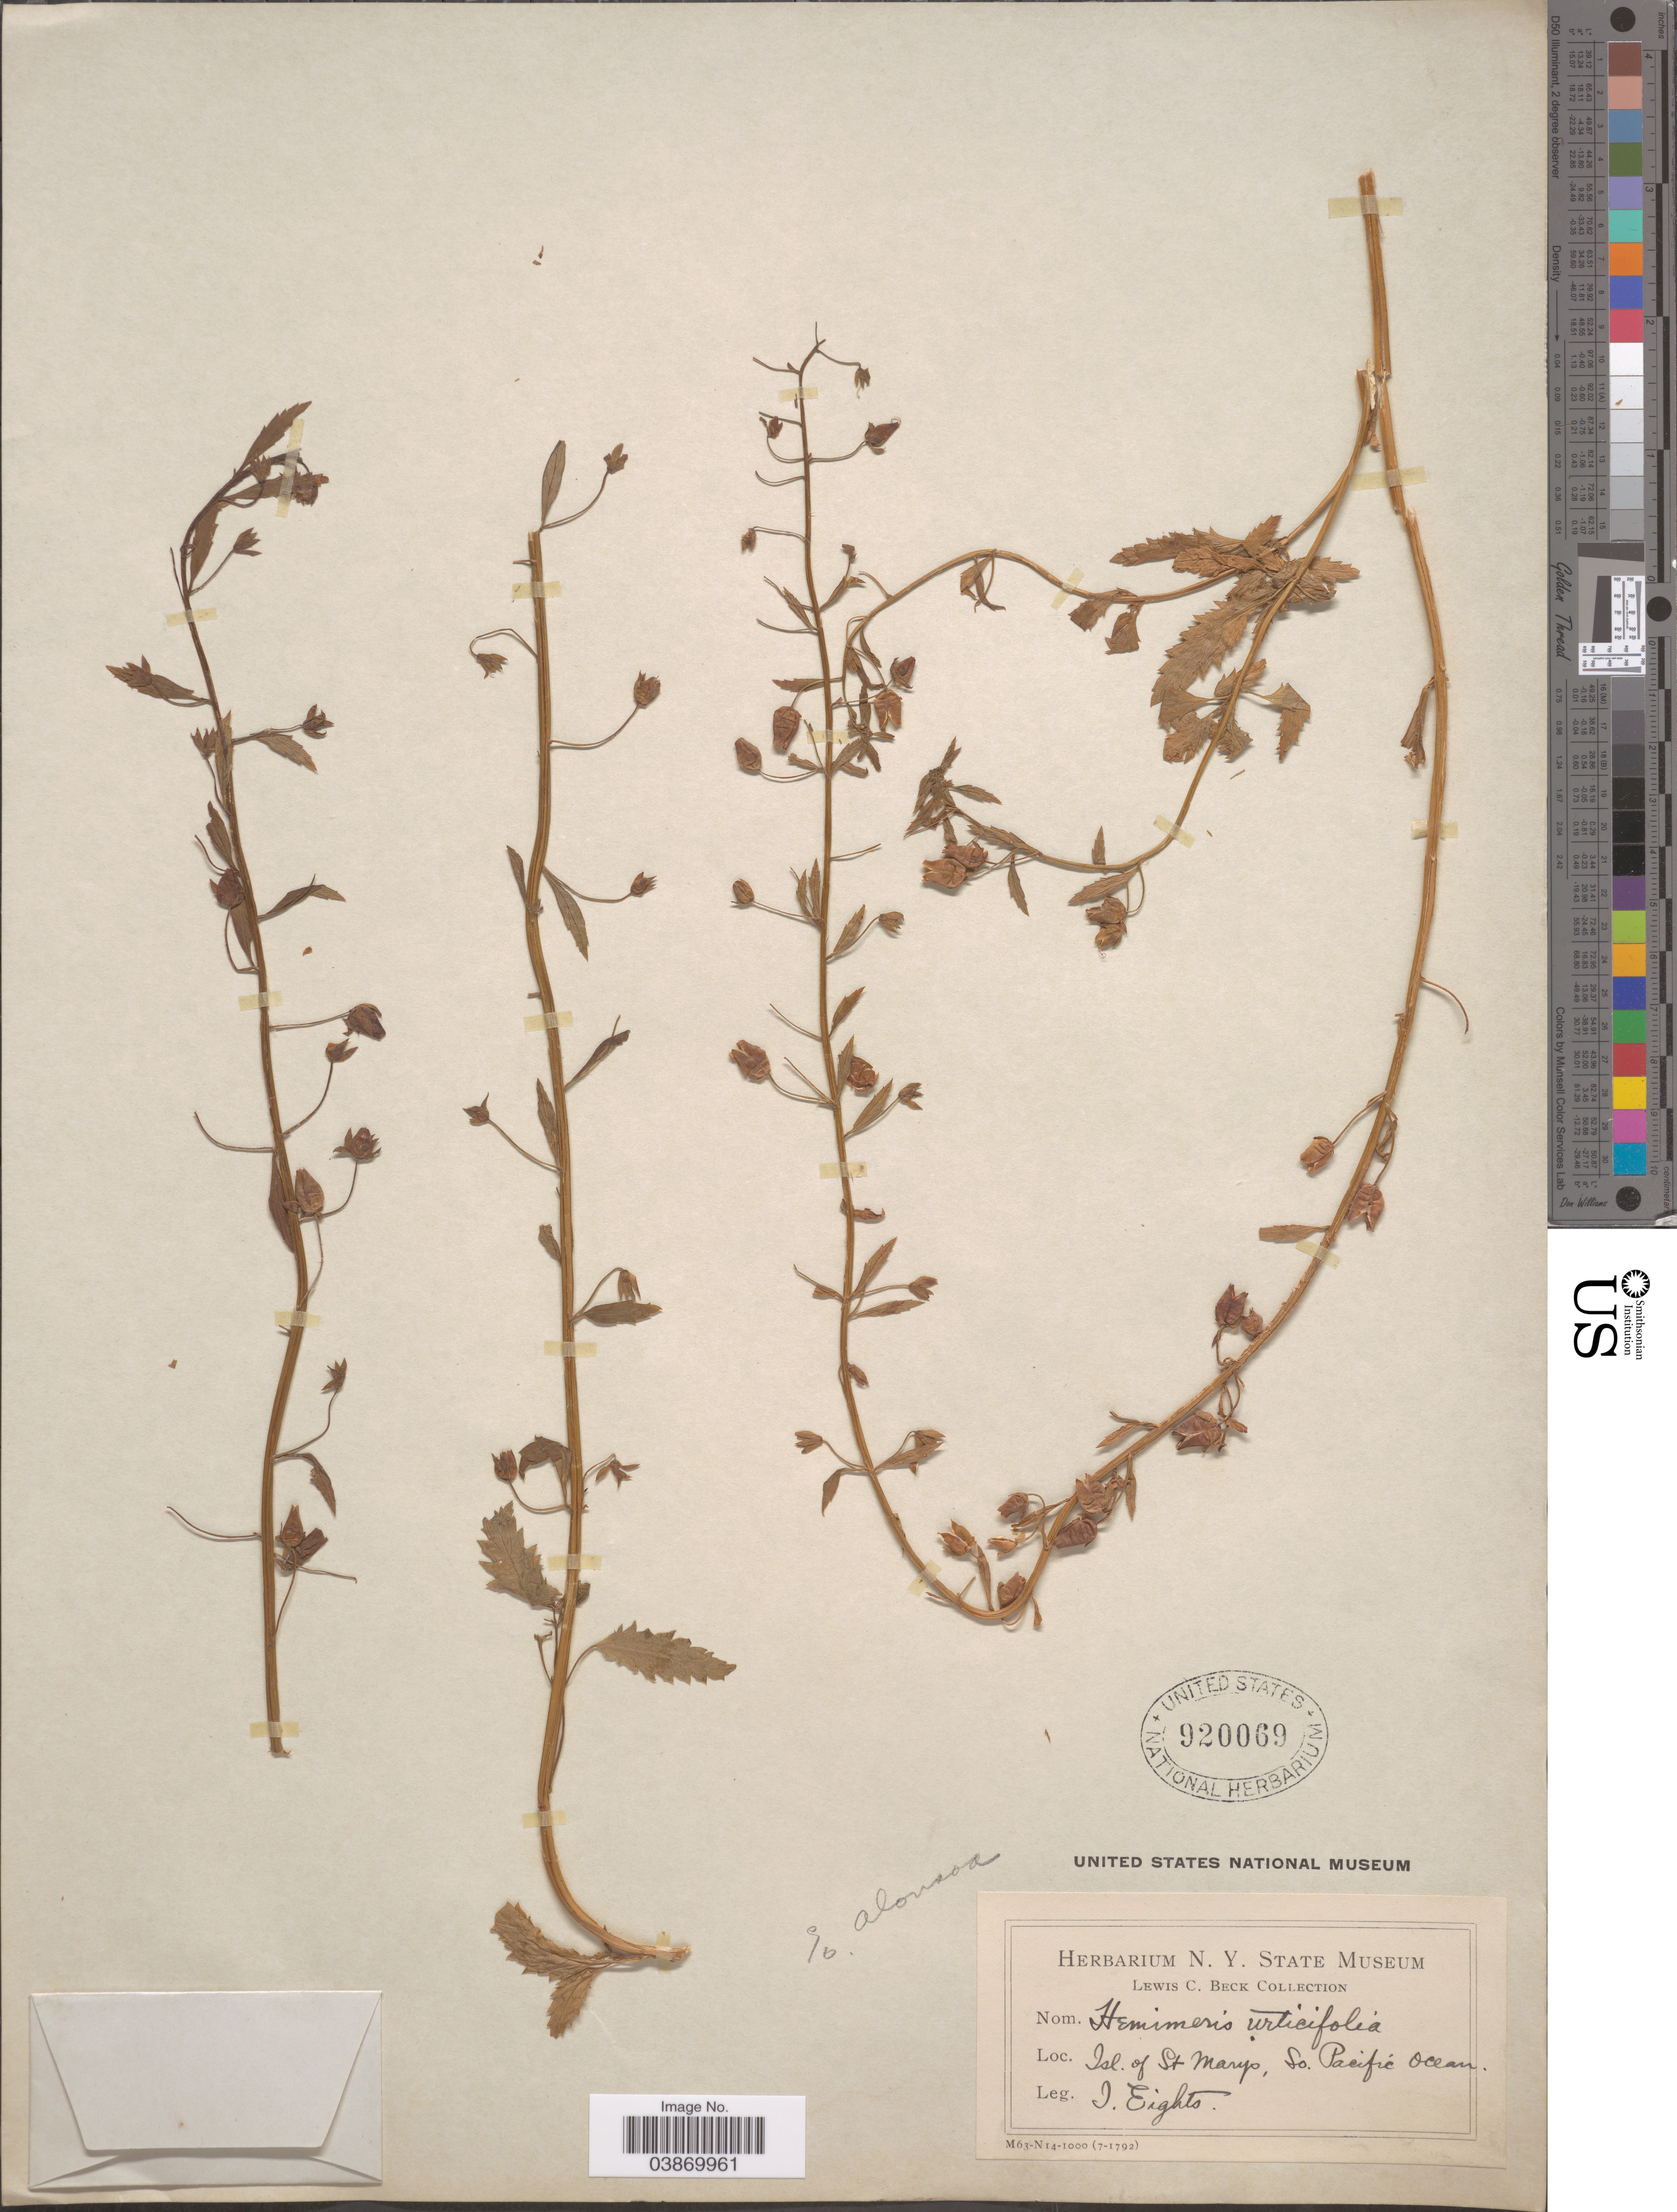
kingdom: Plantae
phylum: Tracheophyta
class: Magnoliopsida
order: Lamiales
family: Scrophulariaceae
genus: Hemimeris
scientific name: Hemimeris urticifolia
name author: Willd.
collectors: I. Eights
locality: Isl. of St Marys, So. Pacific Ocean.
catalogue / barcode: US 920069